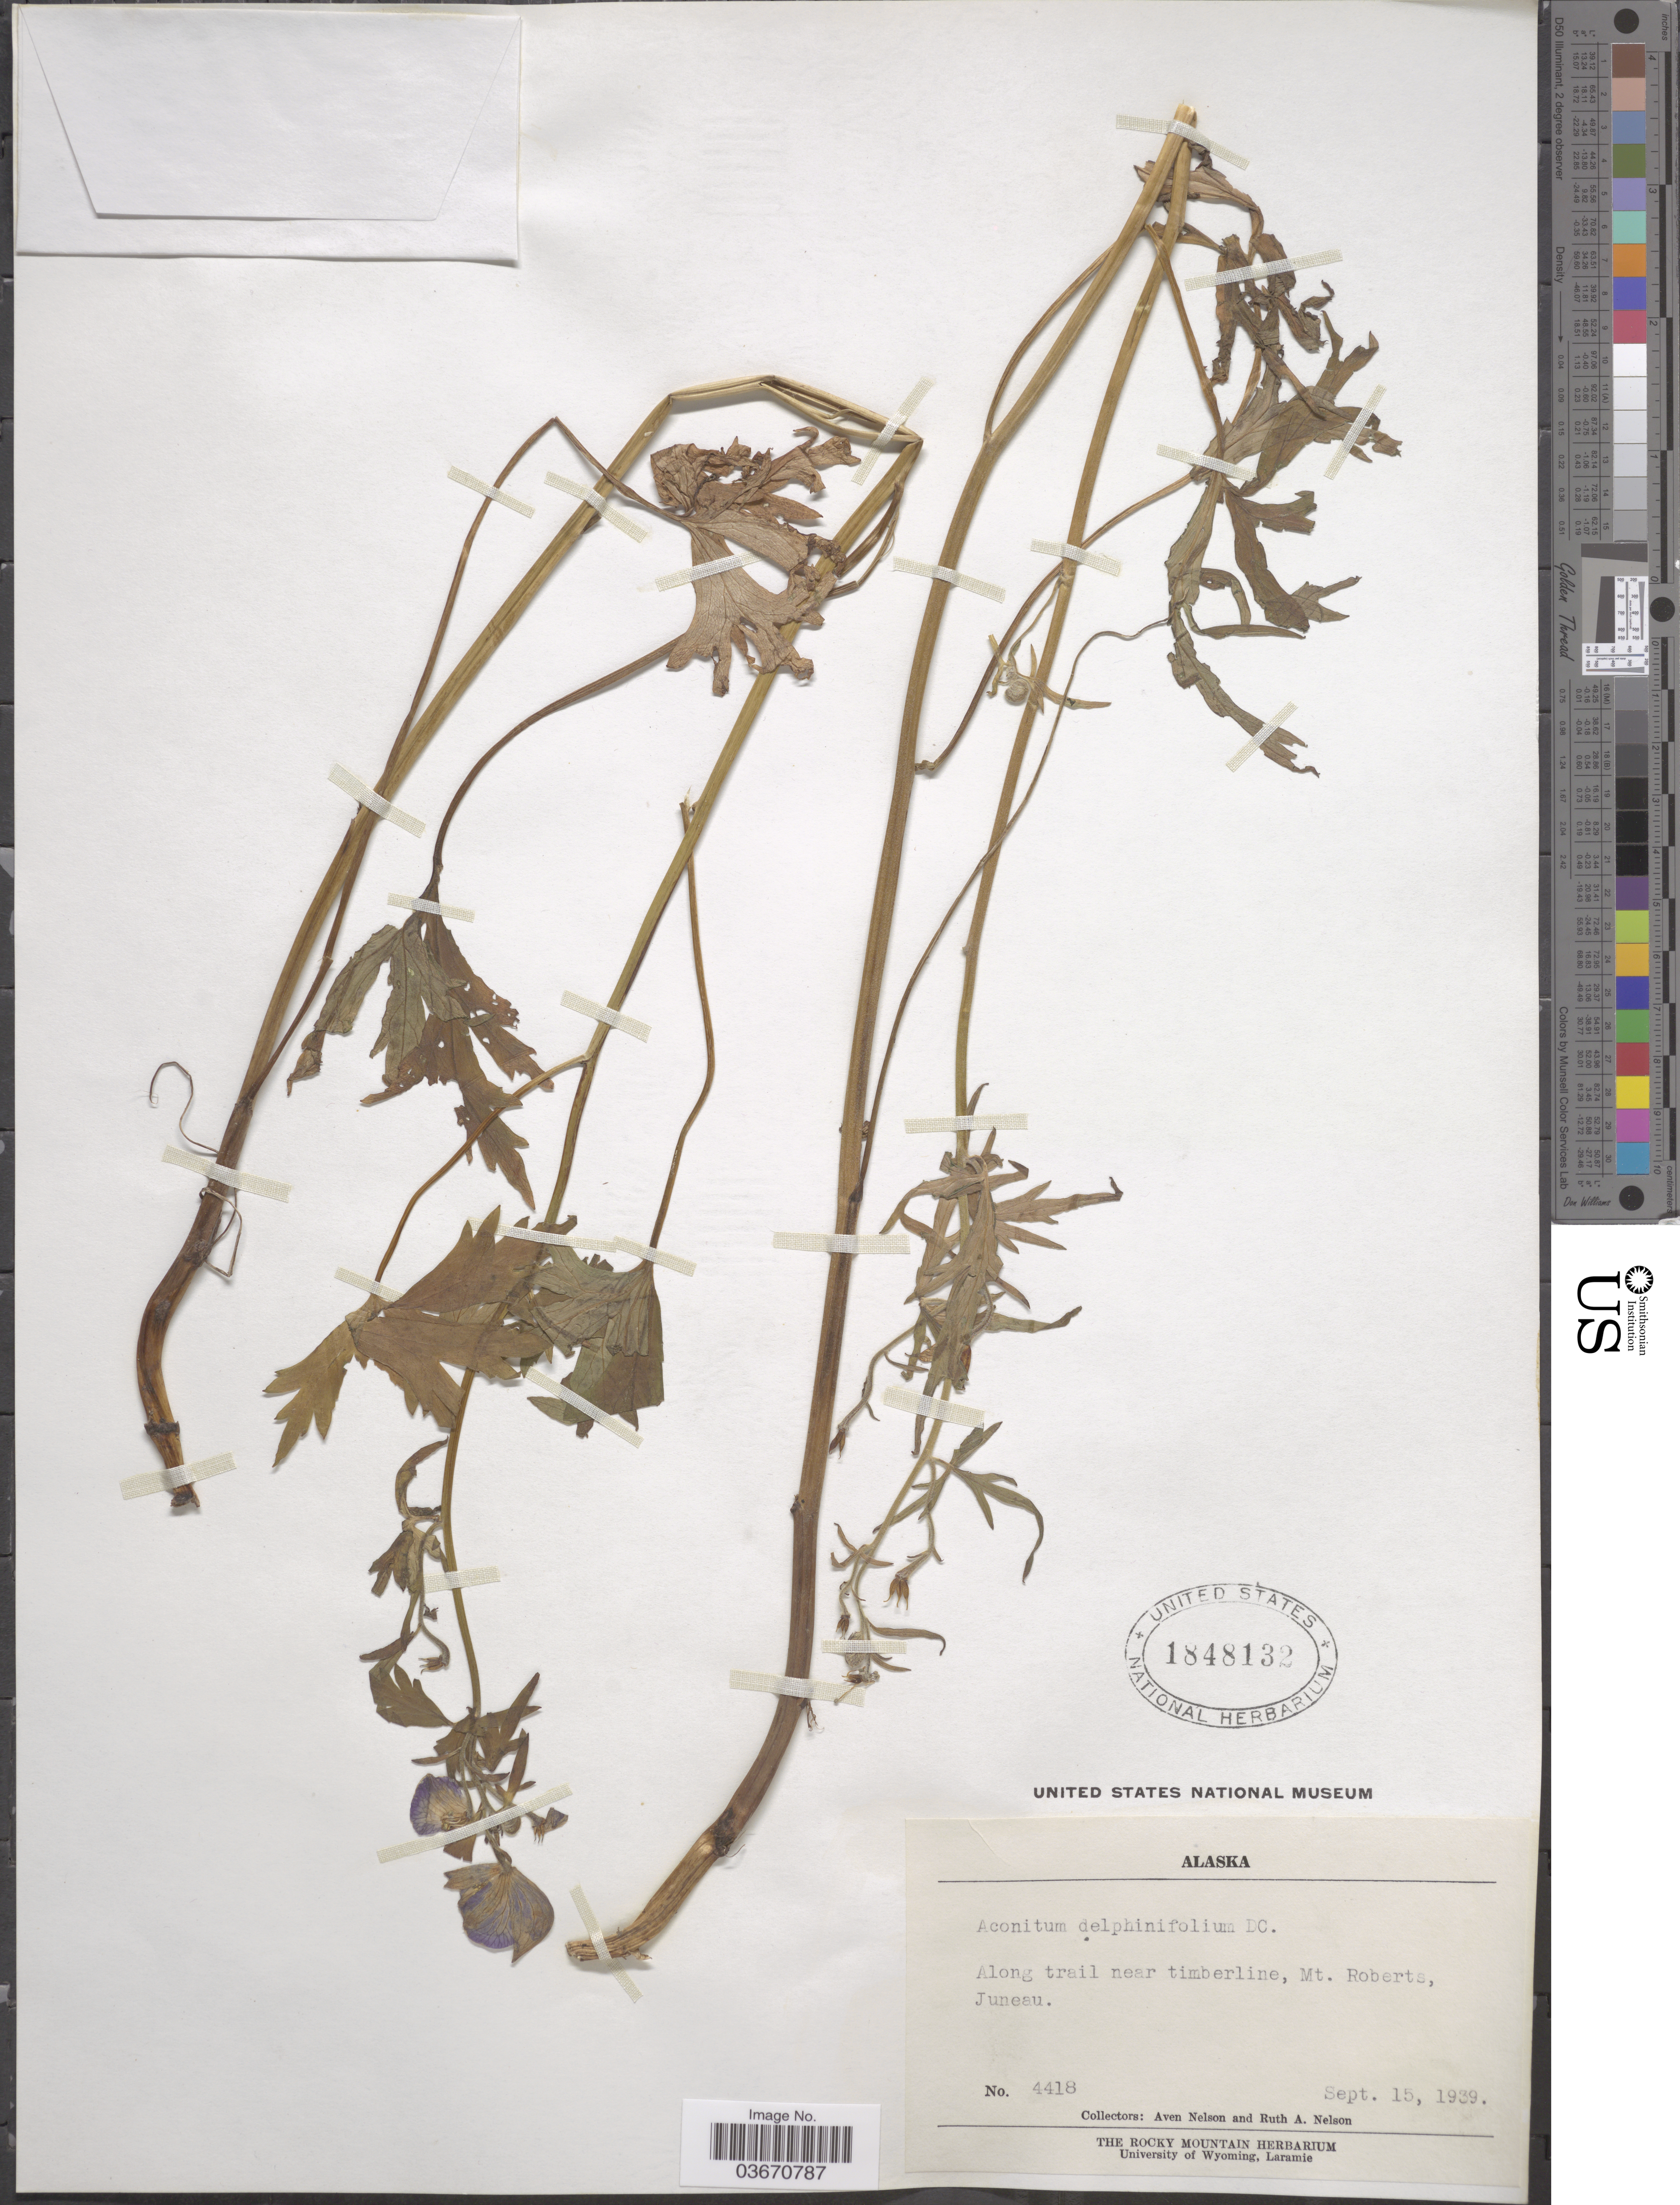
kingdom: Plantae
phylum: Tracheophyta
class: Magnoliopsida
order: Ranunculales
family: Ranunculaceae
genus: Aconitum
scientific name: Aconitum delphinifolium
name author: DC.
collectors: A. Nelson & R. A. Nelson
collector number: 4418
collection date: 1939-09-15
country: United States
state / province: Alaska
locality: Along trail near timberline, Mt. Roberts, Juneau.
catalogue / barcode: US 1848132